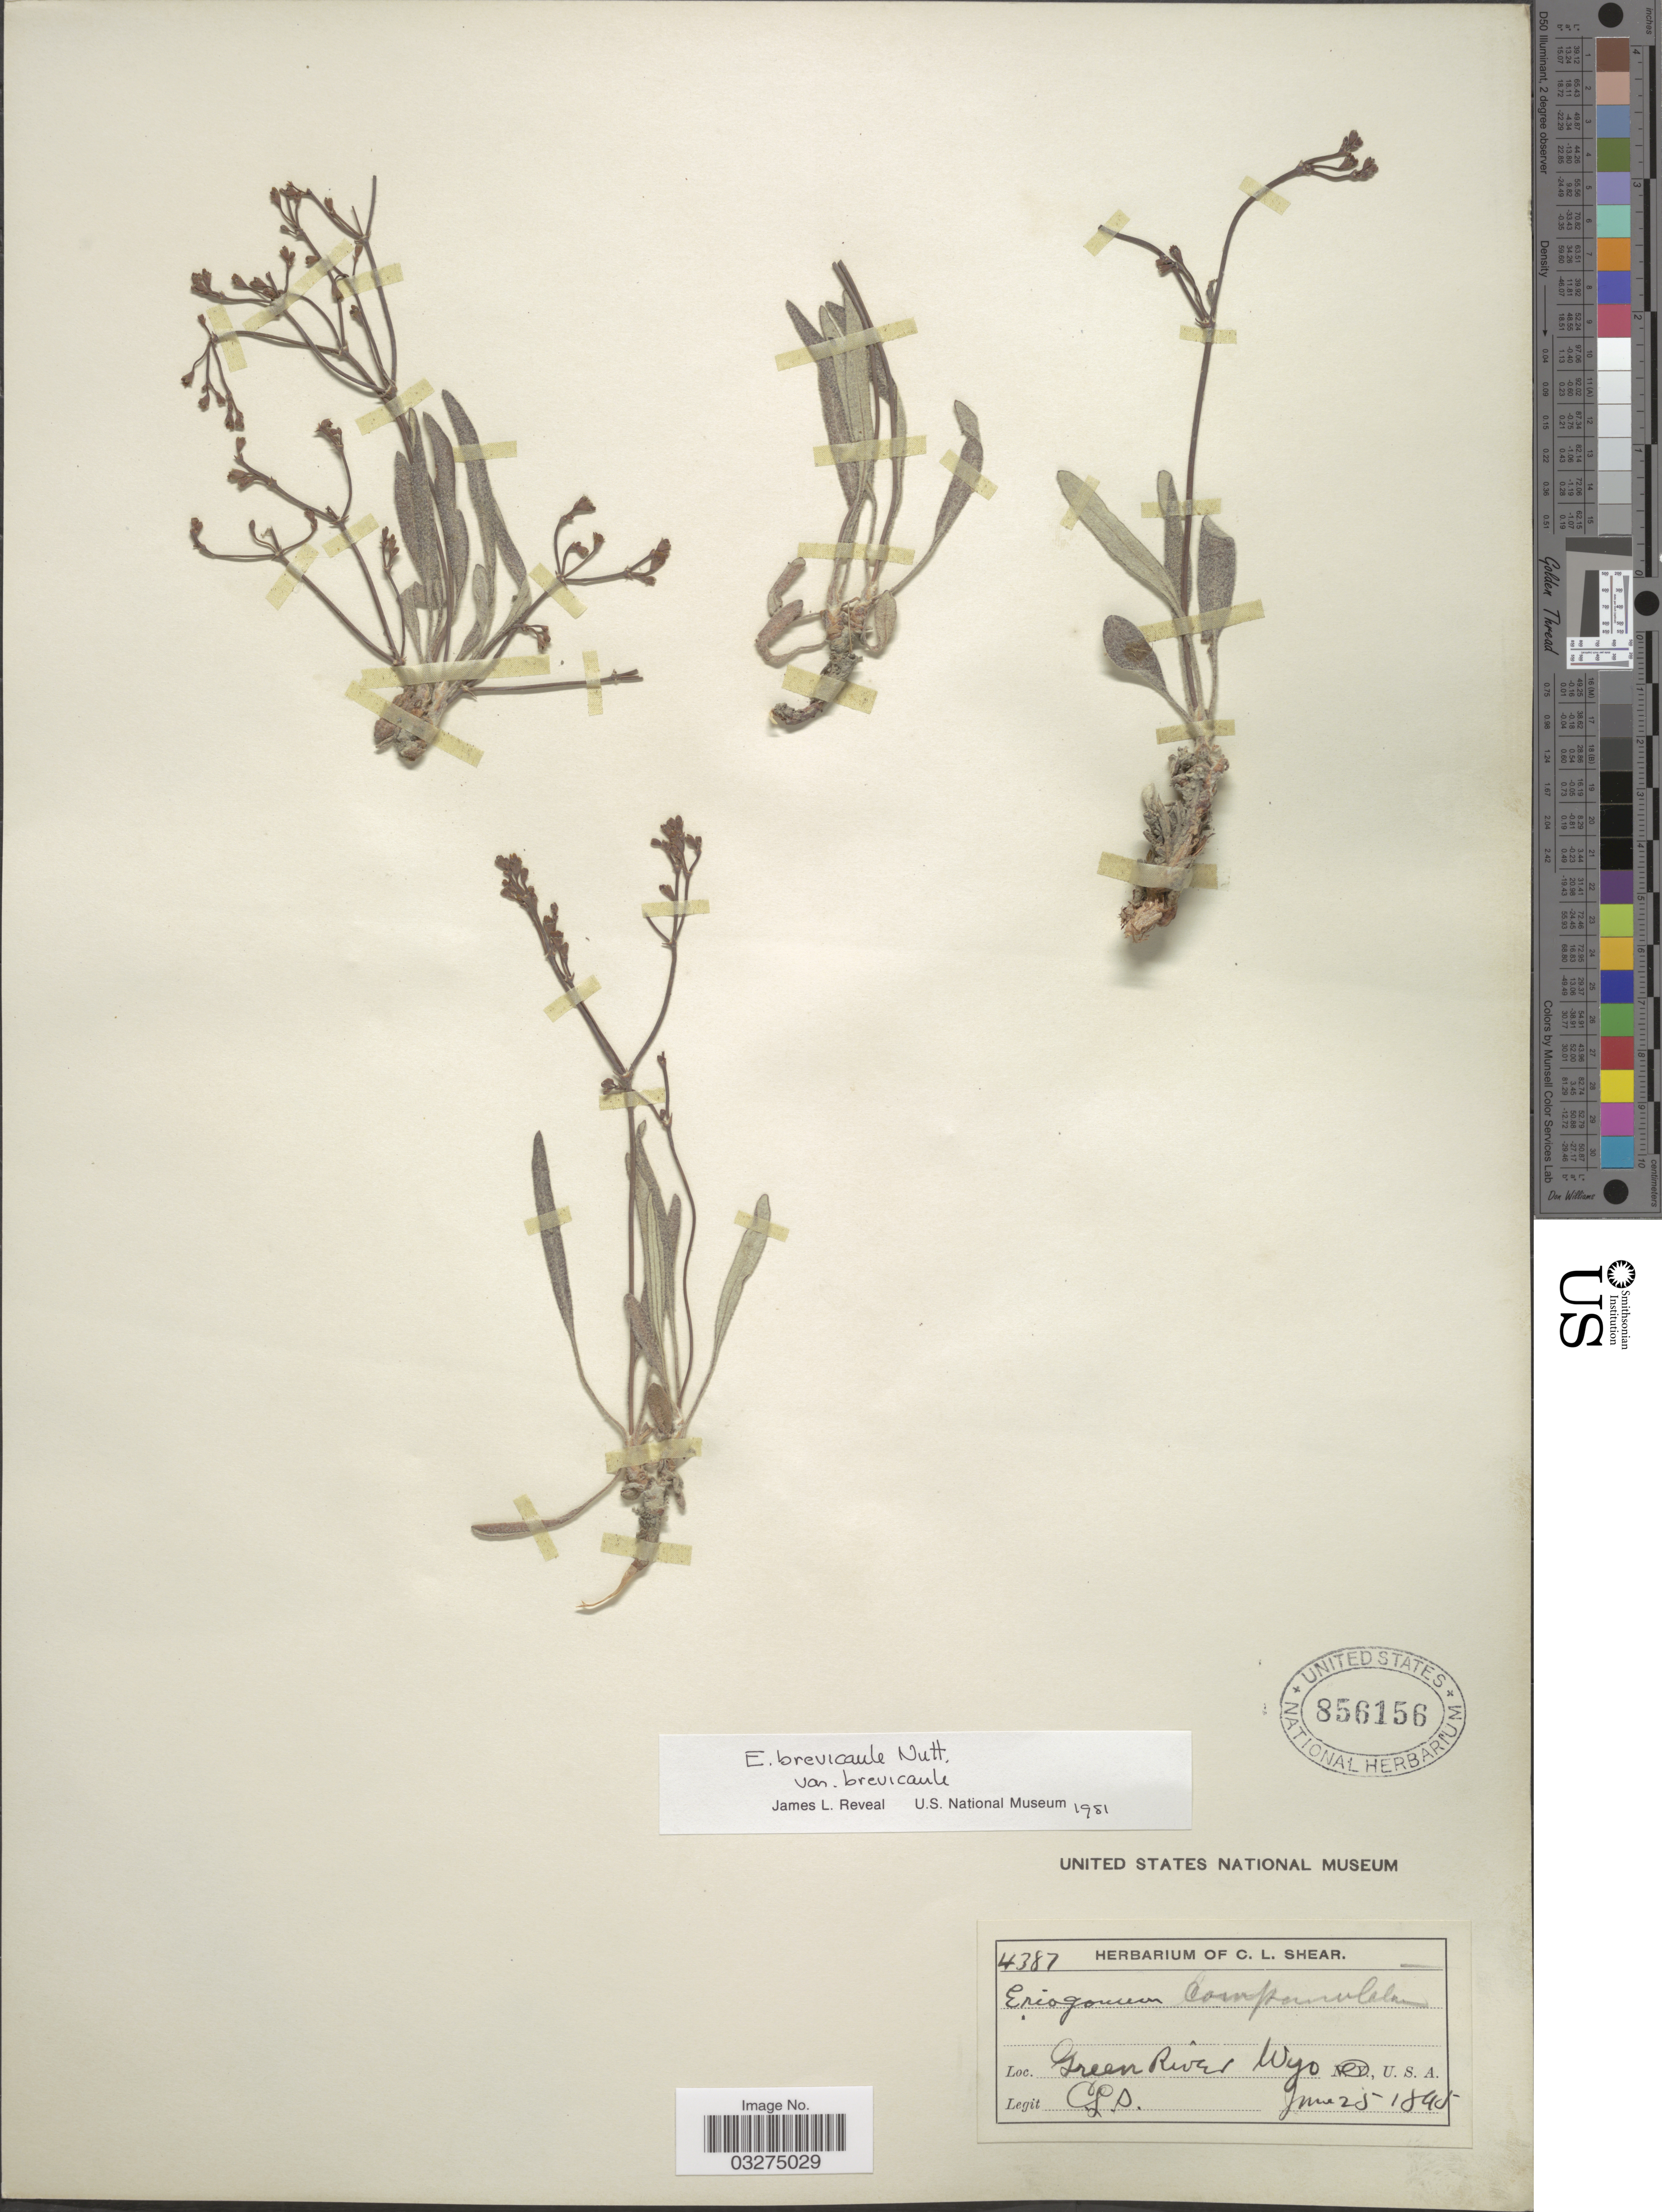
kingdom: Plantae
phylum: Tracheophyta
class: Magnoliopsida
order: Caryophyllales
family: Polygonaceae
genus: Eriogonum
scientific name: Eriogonum brevicaule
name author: Nutt.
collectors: C. L. Shear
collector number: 4387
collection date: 1845-06-25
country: United States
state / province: Wyoming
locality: Green River Wyo. U.S.A.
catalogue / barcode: US 856156